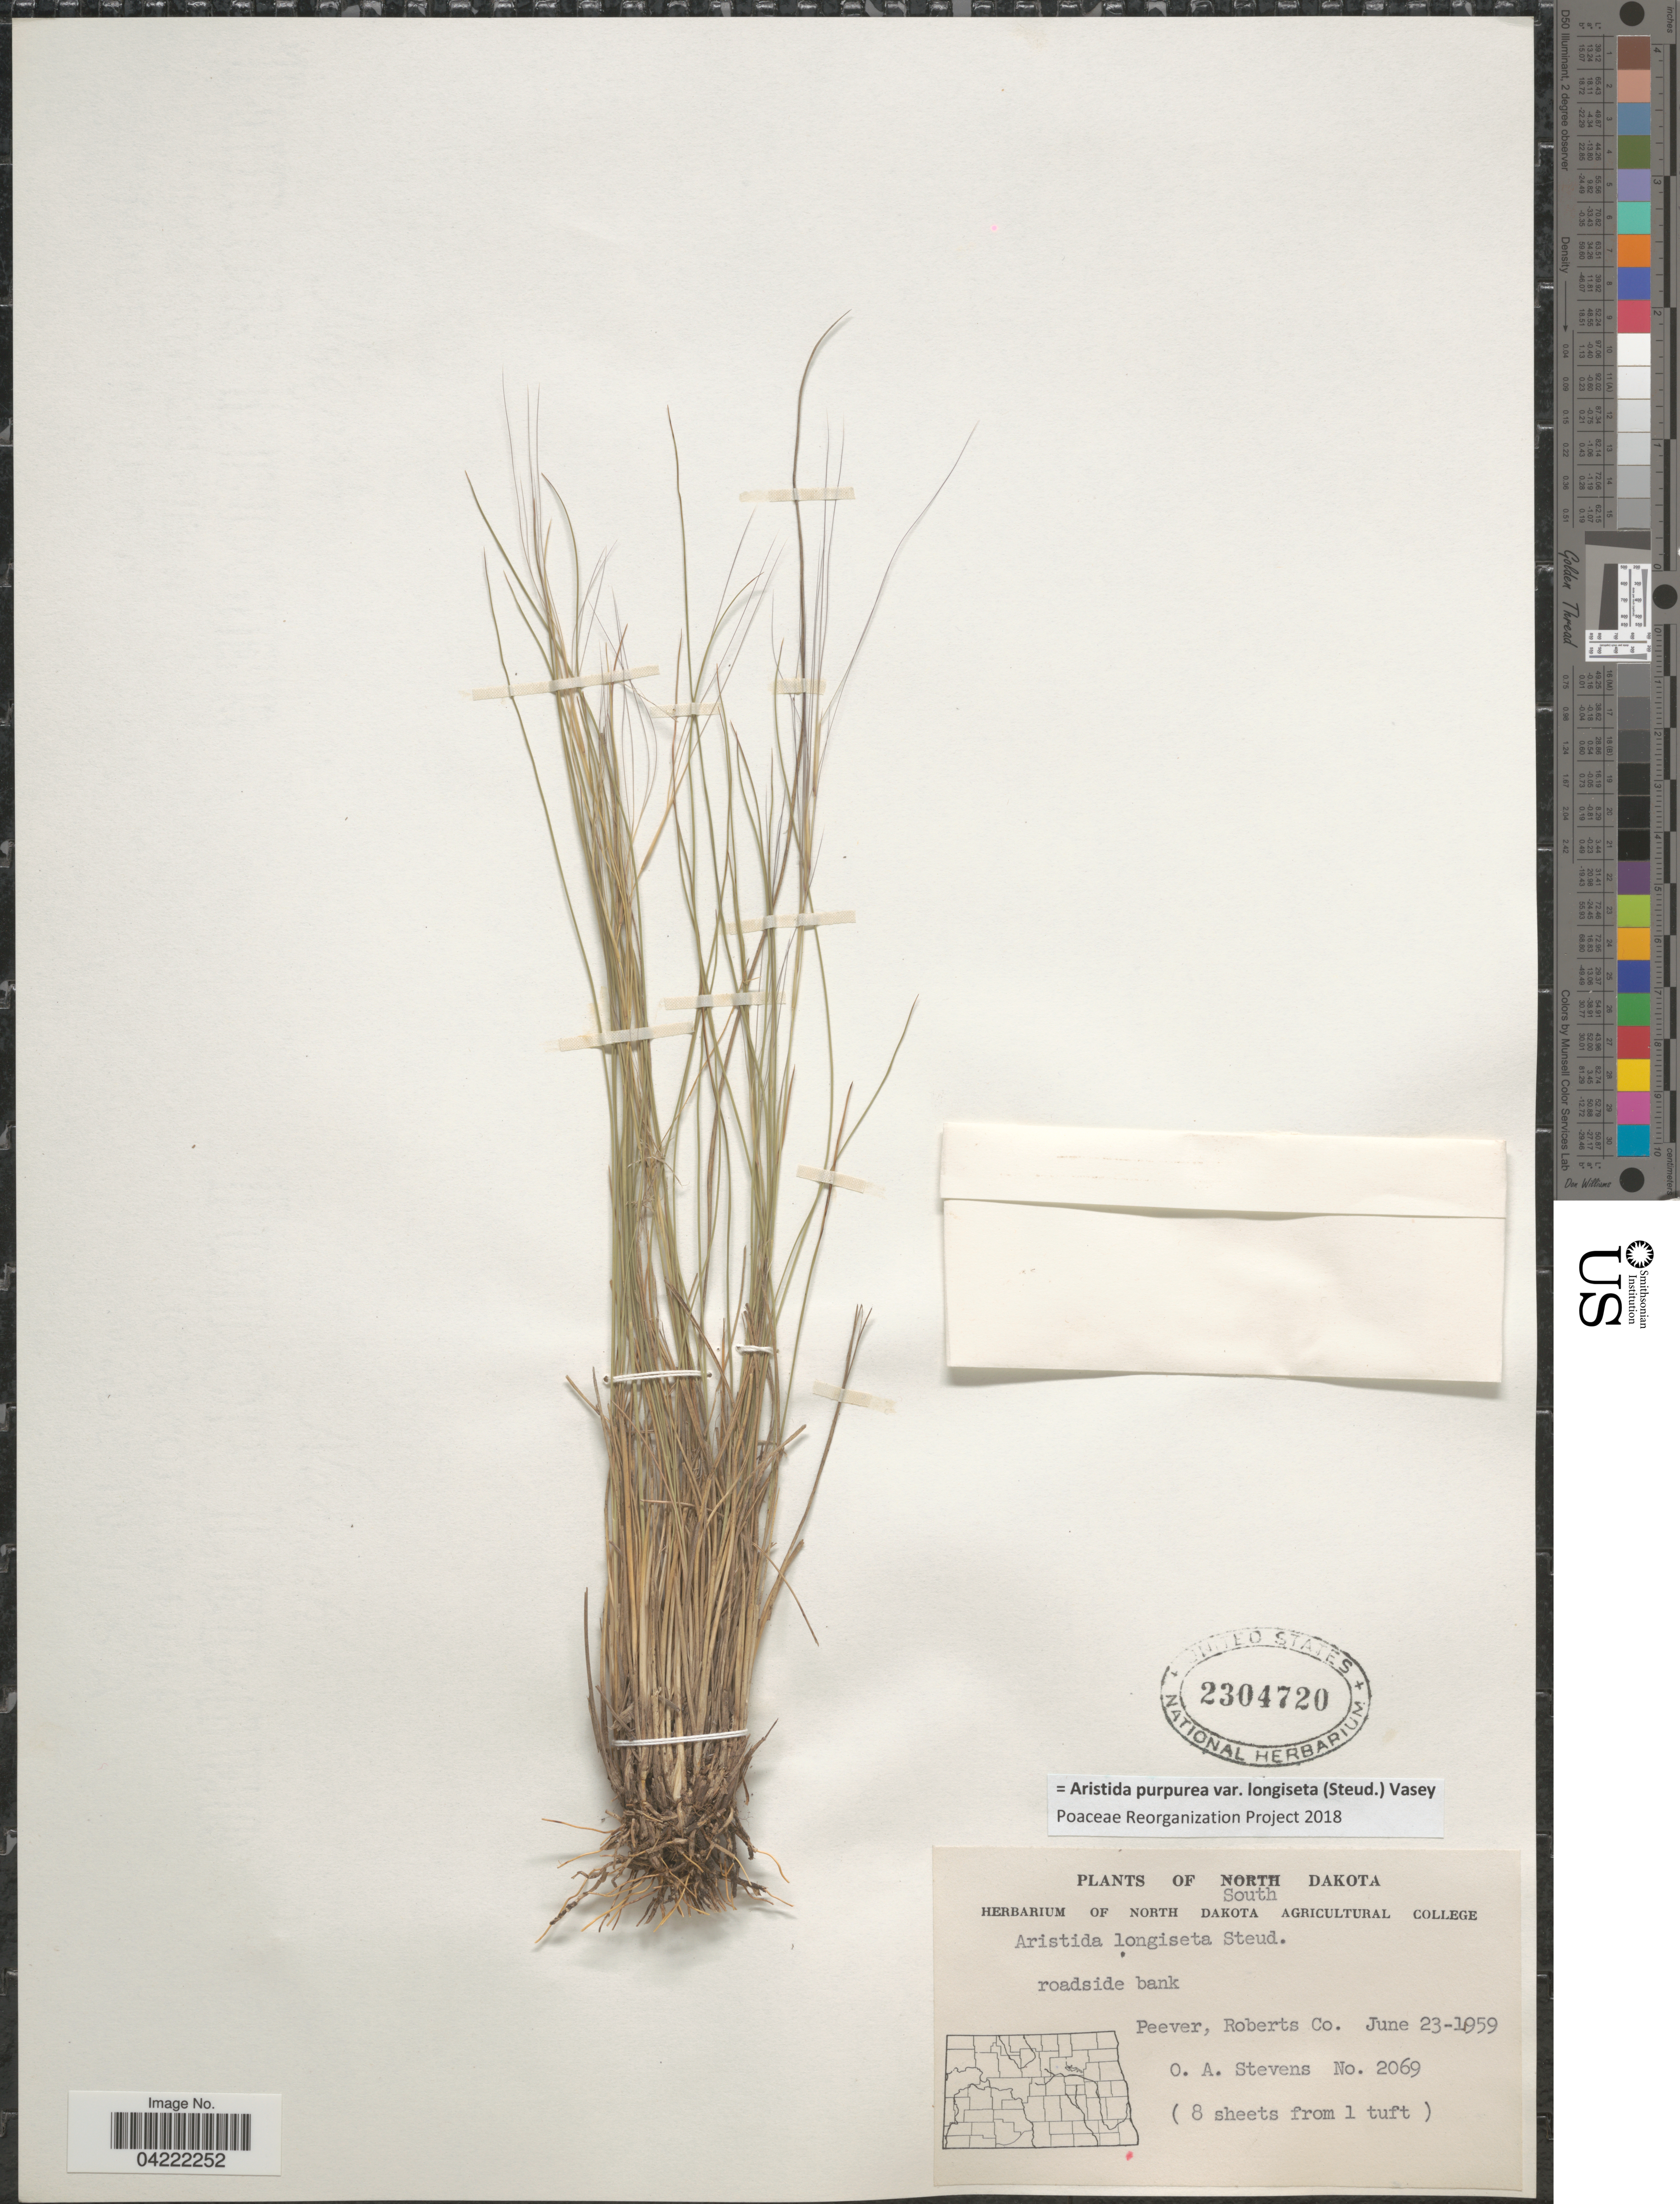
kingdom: Plantae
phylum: Tracheophyta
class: Liliopsida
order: Poales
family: Poaceae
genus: Aristida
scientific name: Aristida purpurea var. longiseta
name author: (Steud.) Vasey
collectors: O. A. Stevens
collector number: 2069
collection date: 1959-06-23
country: United States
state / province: South Dakota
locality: Roadside bank. Peever, Roberts Co.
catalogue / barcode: US 2304720